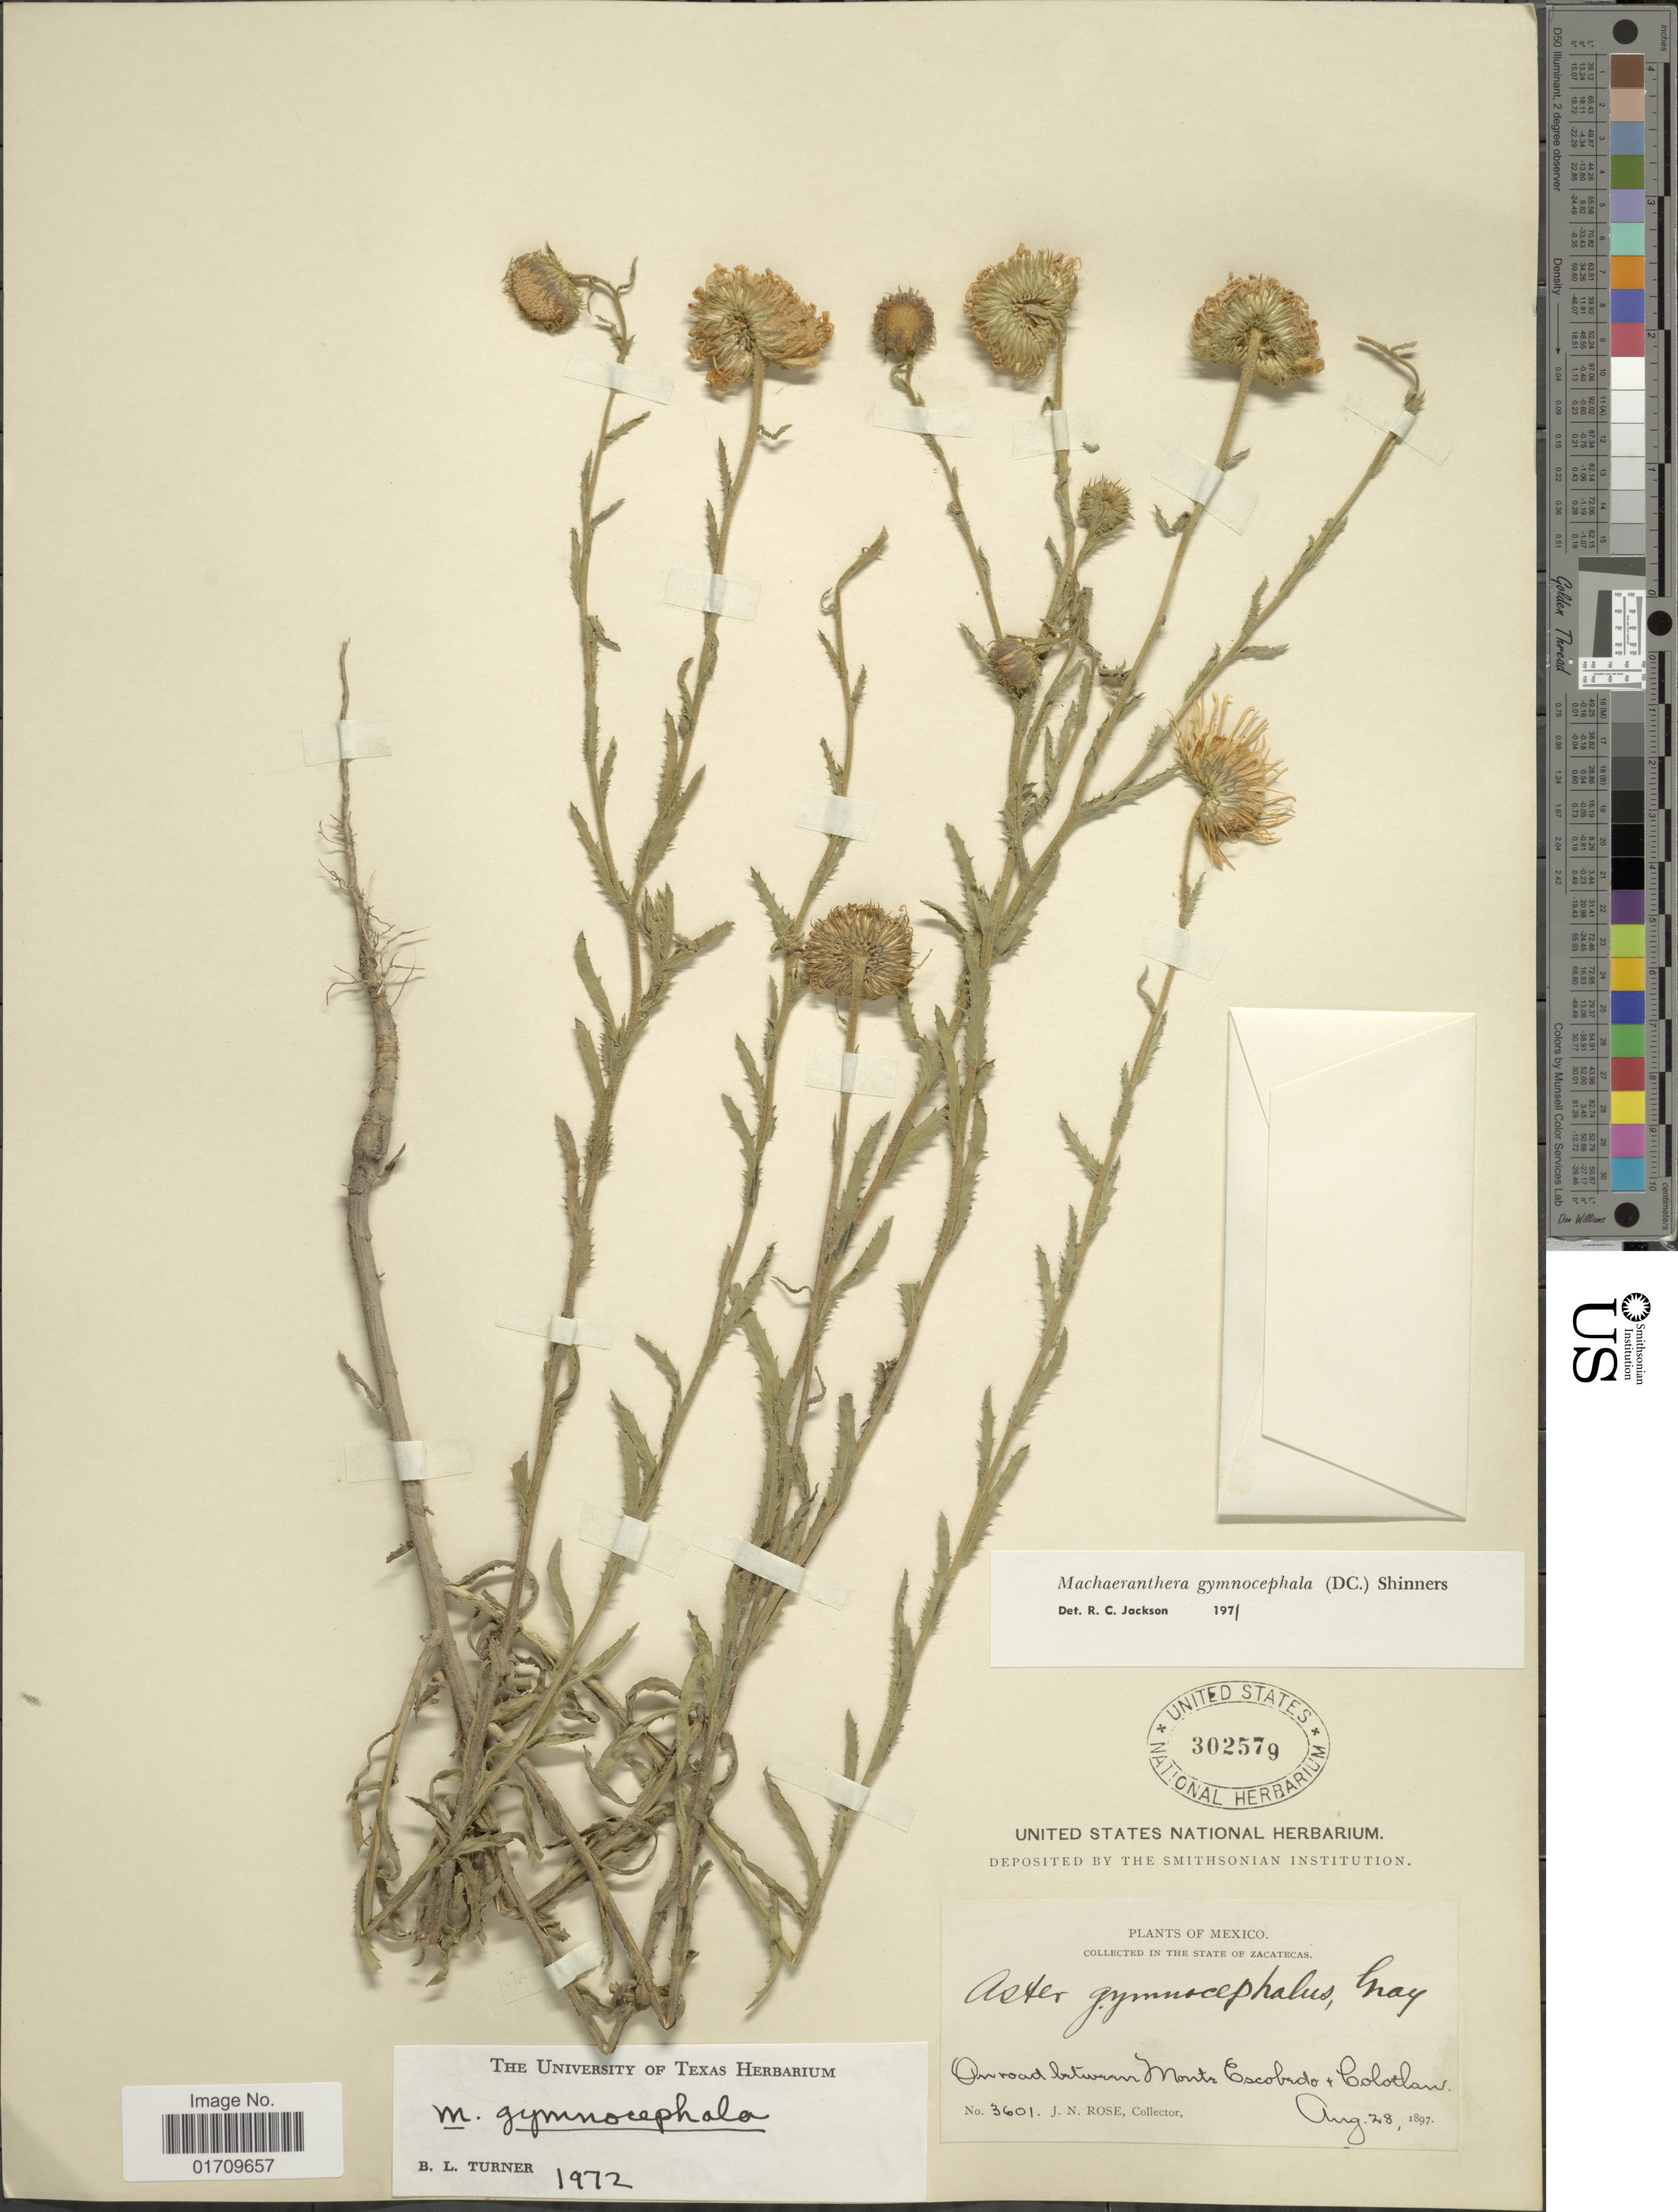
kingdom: Plantae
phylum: Tracheophyta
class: Magnoliopsida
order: Asterales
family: Asteraceae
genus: Machaeranthera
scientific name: Machaeranthera gymnocephala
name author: (DC.) Shinners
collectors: J. N. Rose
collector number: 3601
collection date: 1897-08-28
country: Mexico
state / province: Zacatecas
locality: On road between Monte Escobedo + Colotlan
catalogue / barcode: US 302579